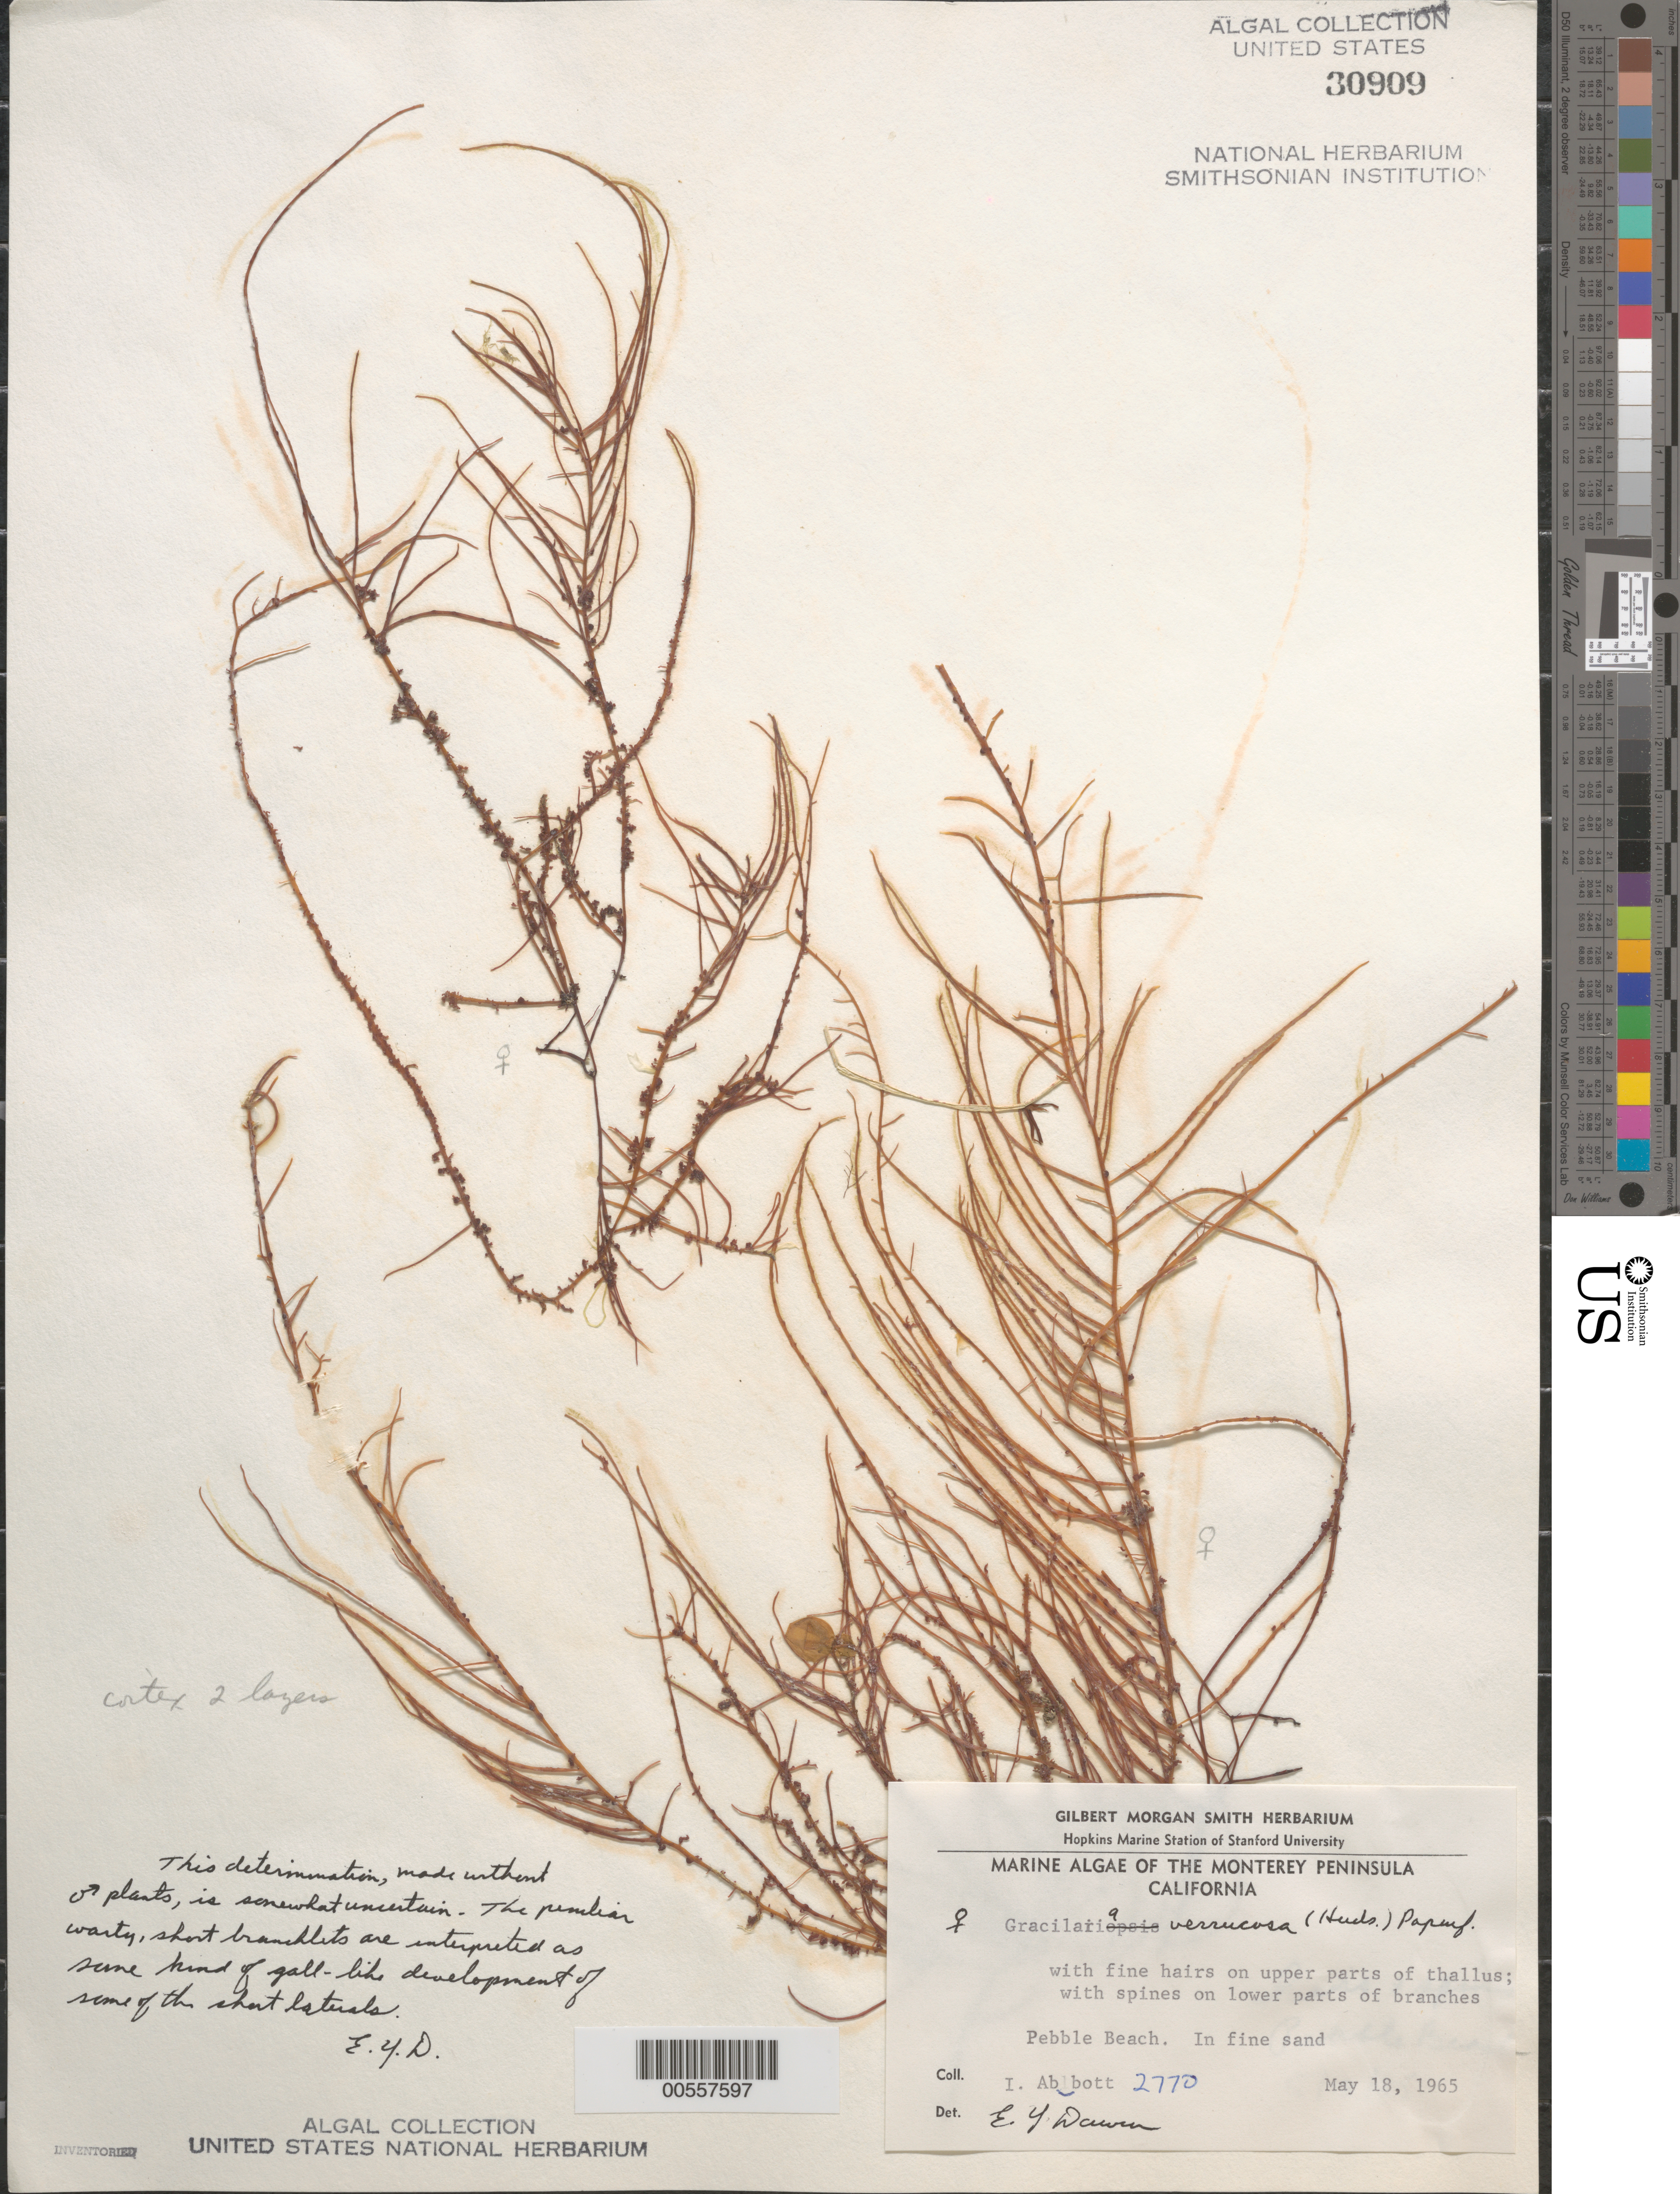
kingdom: Plantae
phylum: Rhodophyta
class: Florideophyceae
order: Gracilariales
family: Gracilariaceae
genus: Gracilariopsis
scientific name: Gracilariopsis longissima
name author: (S.G. Gmel.) Steentoft et al.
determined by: Algae name updating Project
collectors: I. A. Abbott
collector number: IAA 2770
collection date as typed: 18 May 1965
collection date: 1965-05-18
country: United States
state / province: California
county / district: Monterey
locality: Pebble Beach, Monterey Peninsula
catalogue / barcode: US 30909